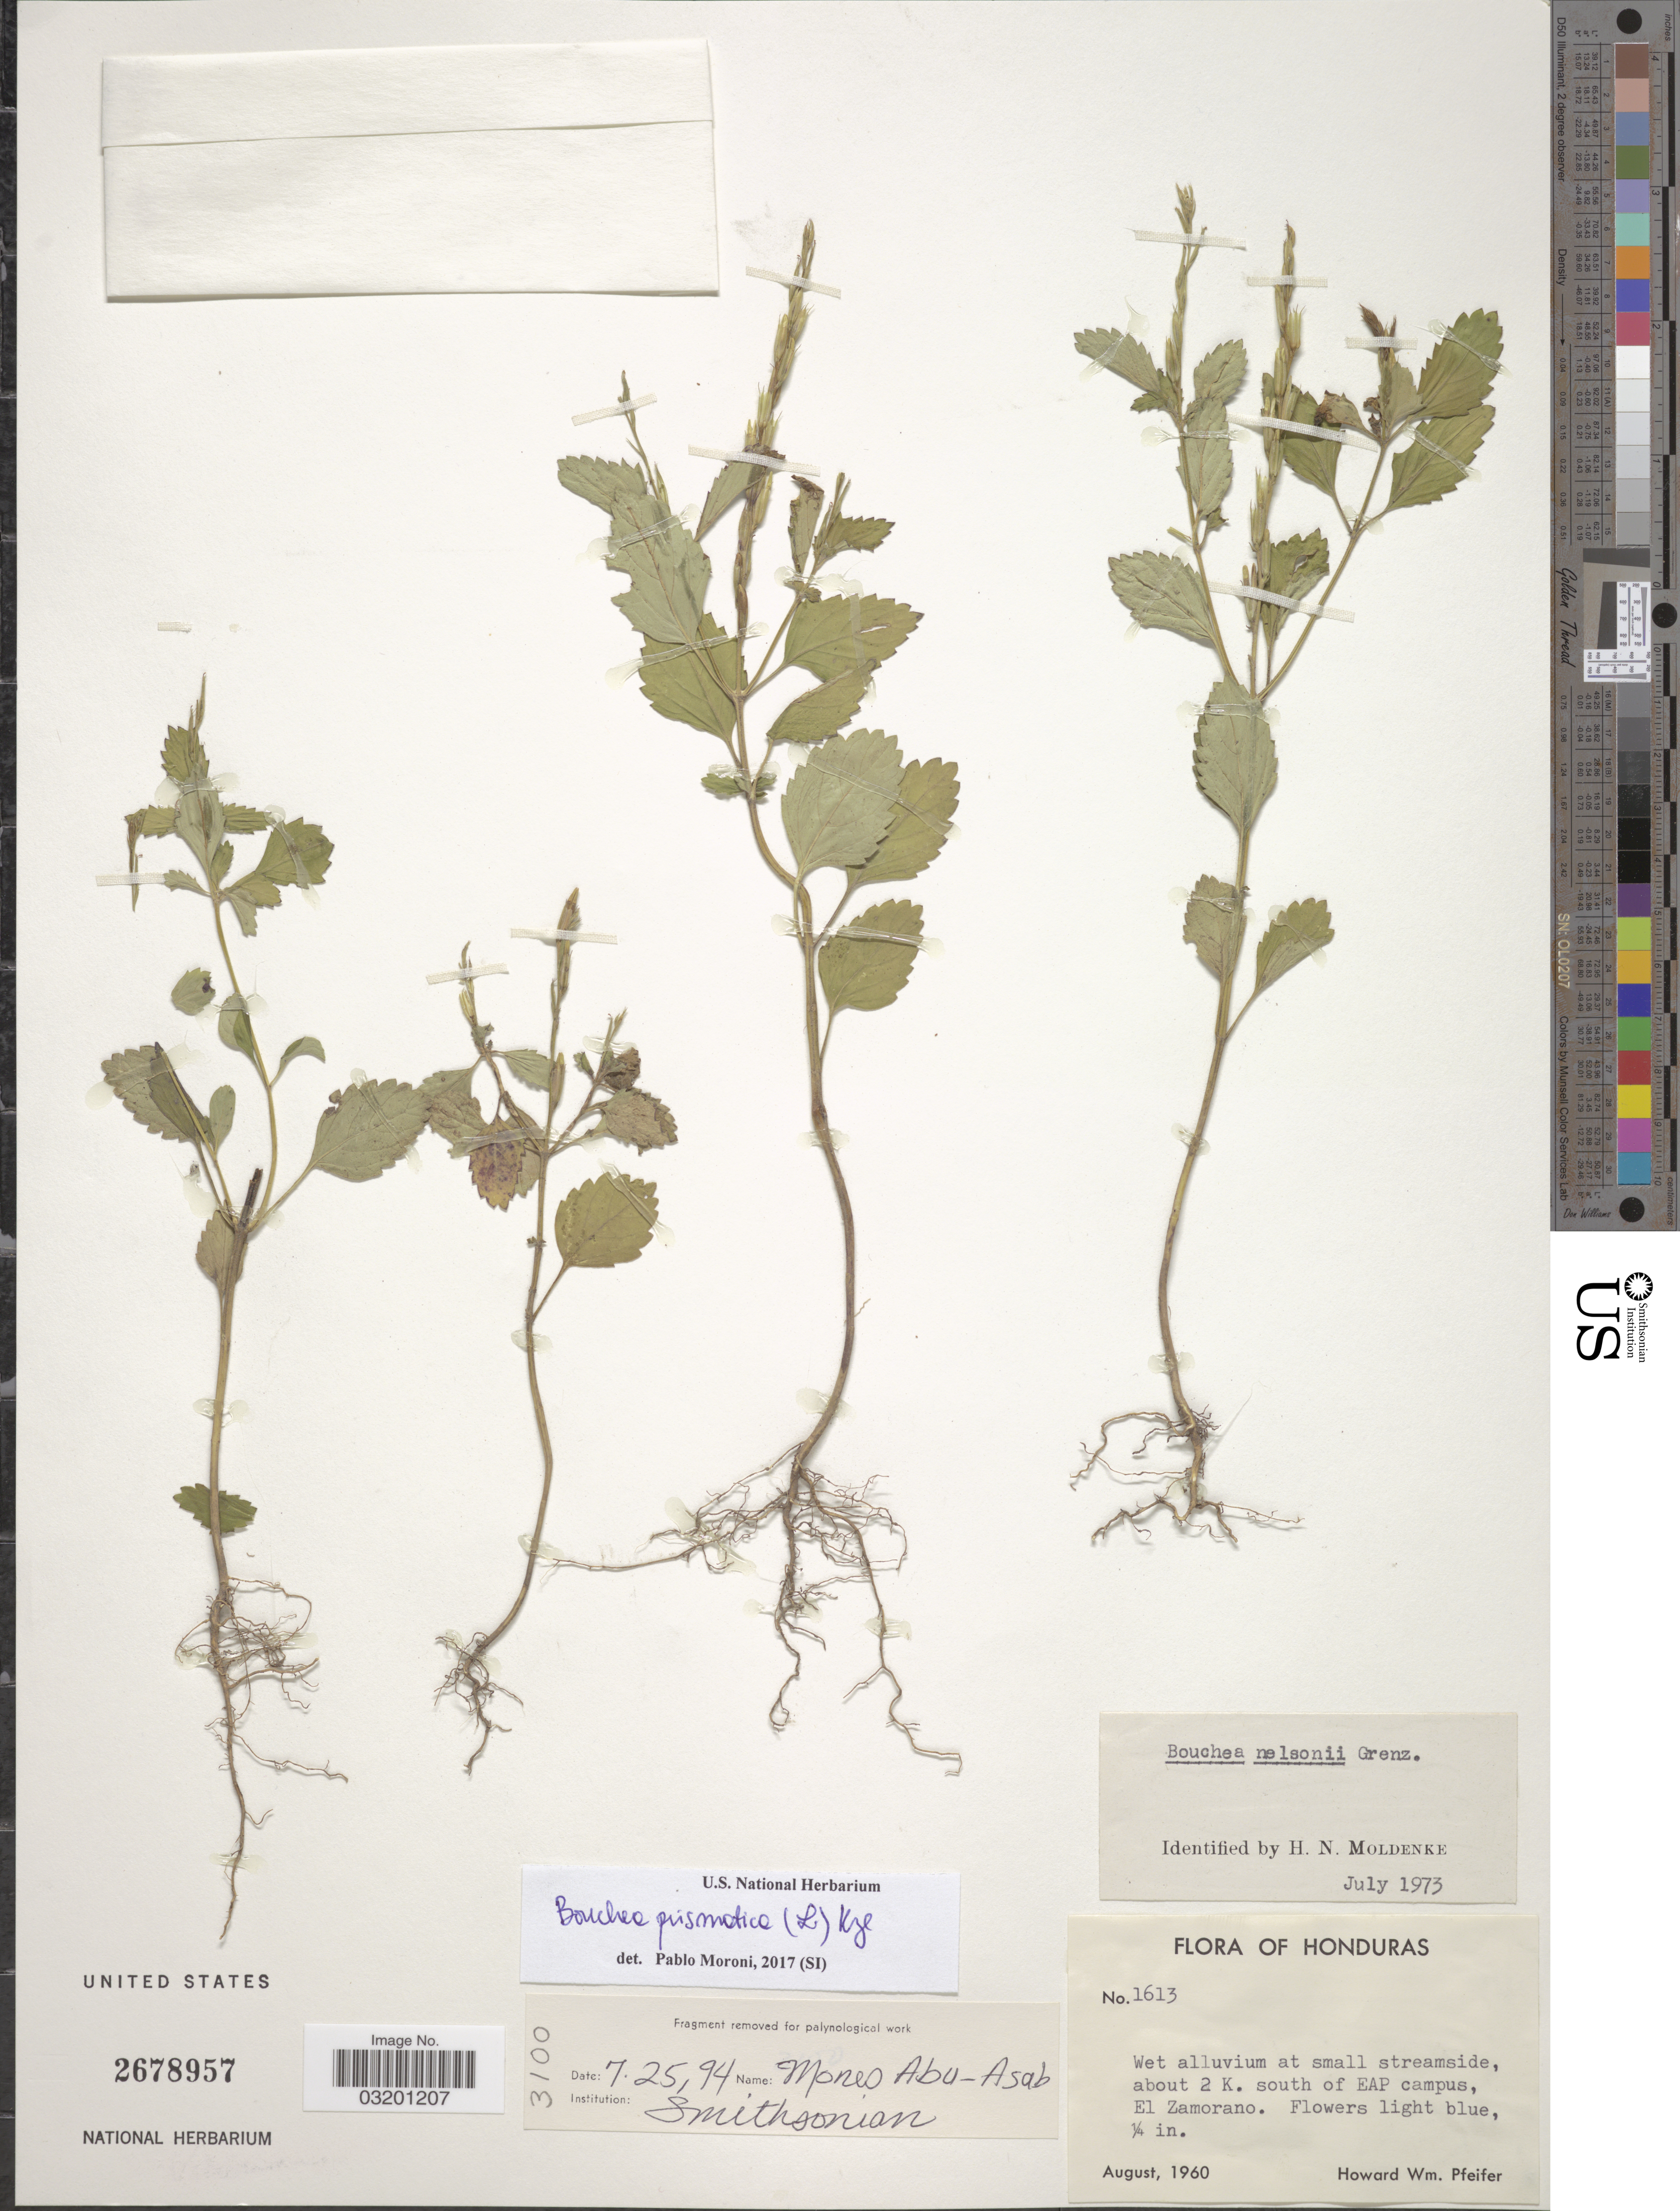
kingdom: Plantae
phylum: Tracheophyta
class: Magnoliopsida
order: Lamiales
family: Verbenaceae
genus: Bouchea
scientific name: Bouchea prismatica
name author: (L.) Kuntze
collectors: H. W. Pfeifer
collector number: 1613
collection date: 1960-08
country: Honduras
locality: About 2 K. south of EAP campus, El Zamorano.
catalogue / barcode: US 2678957